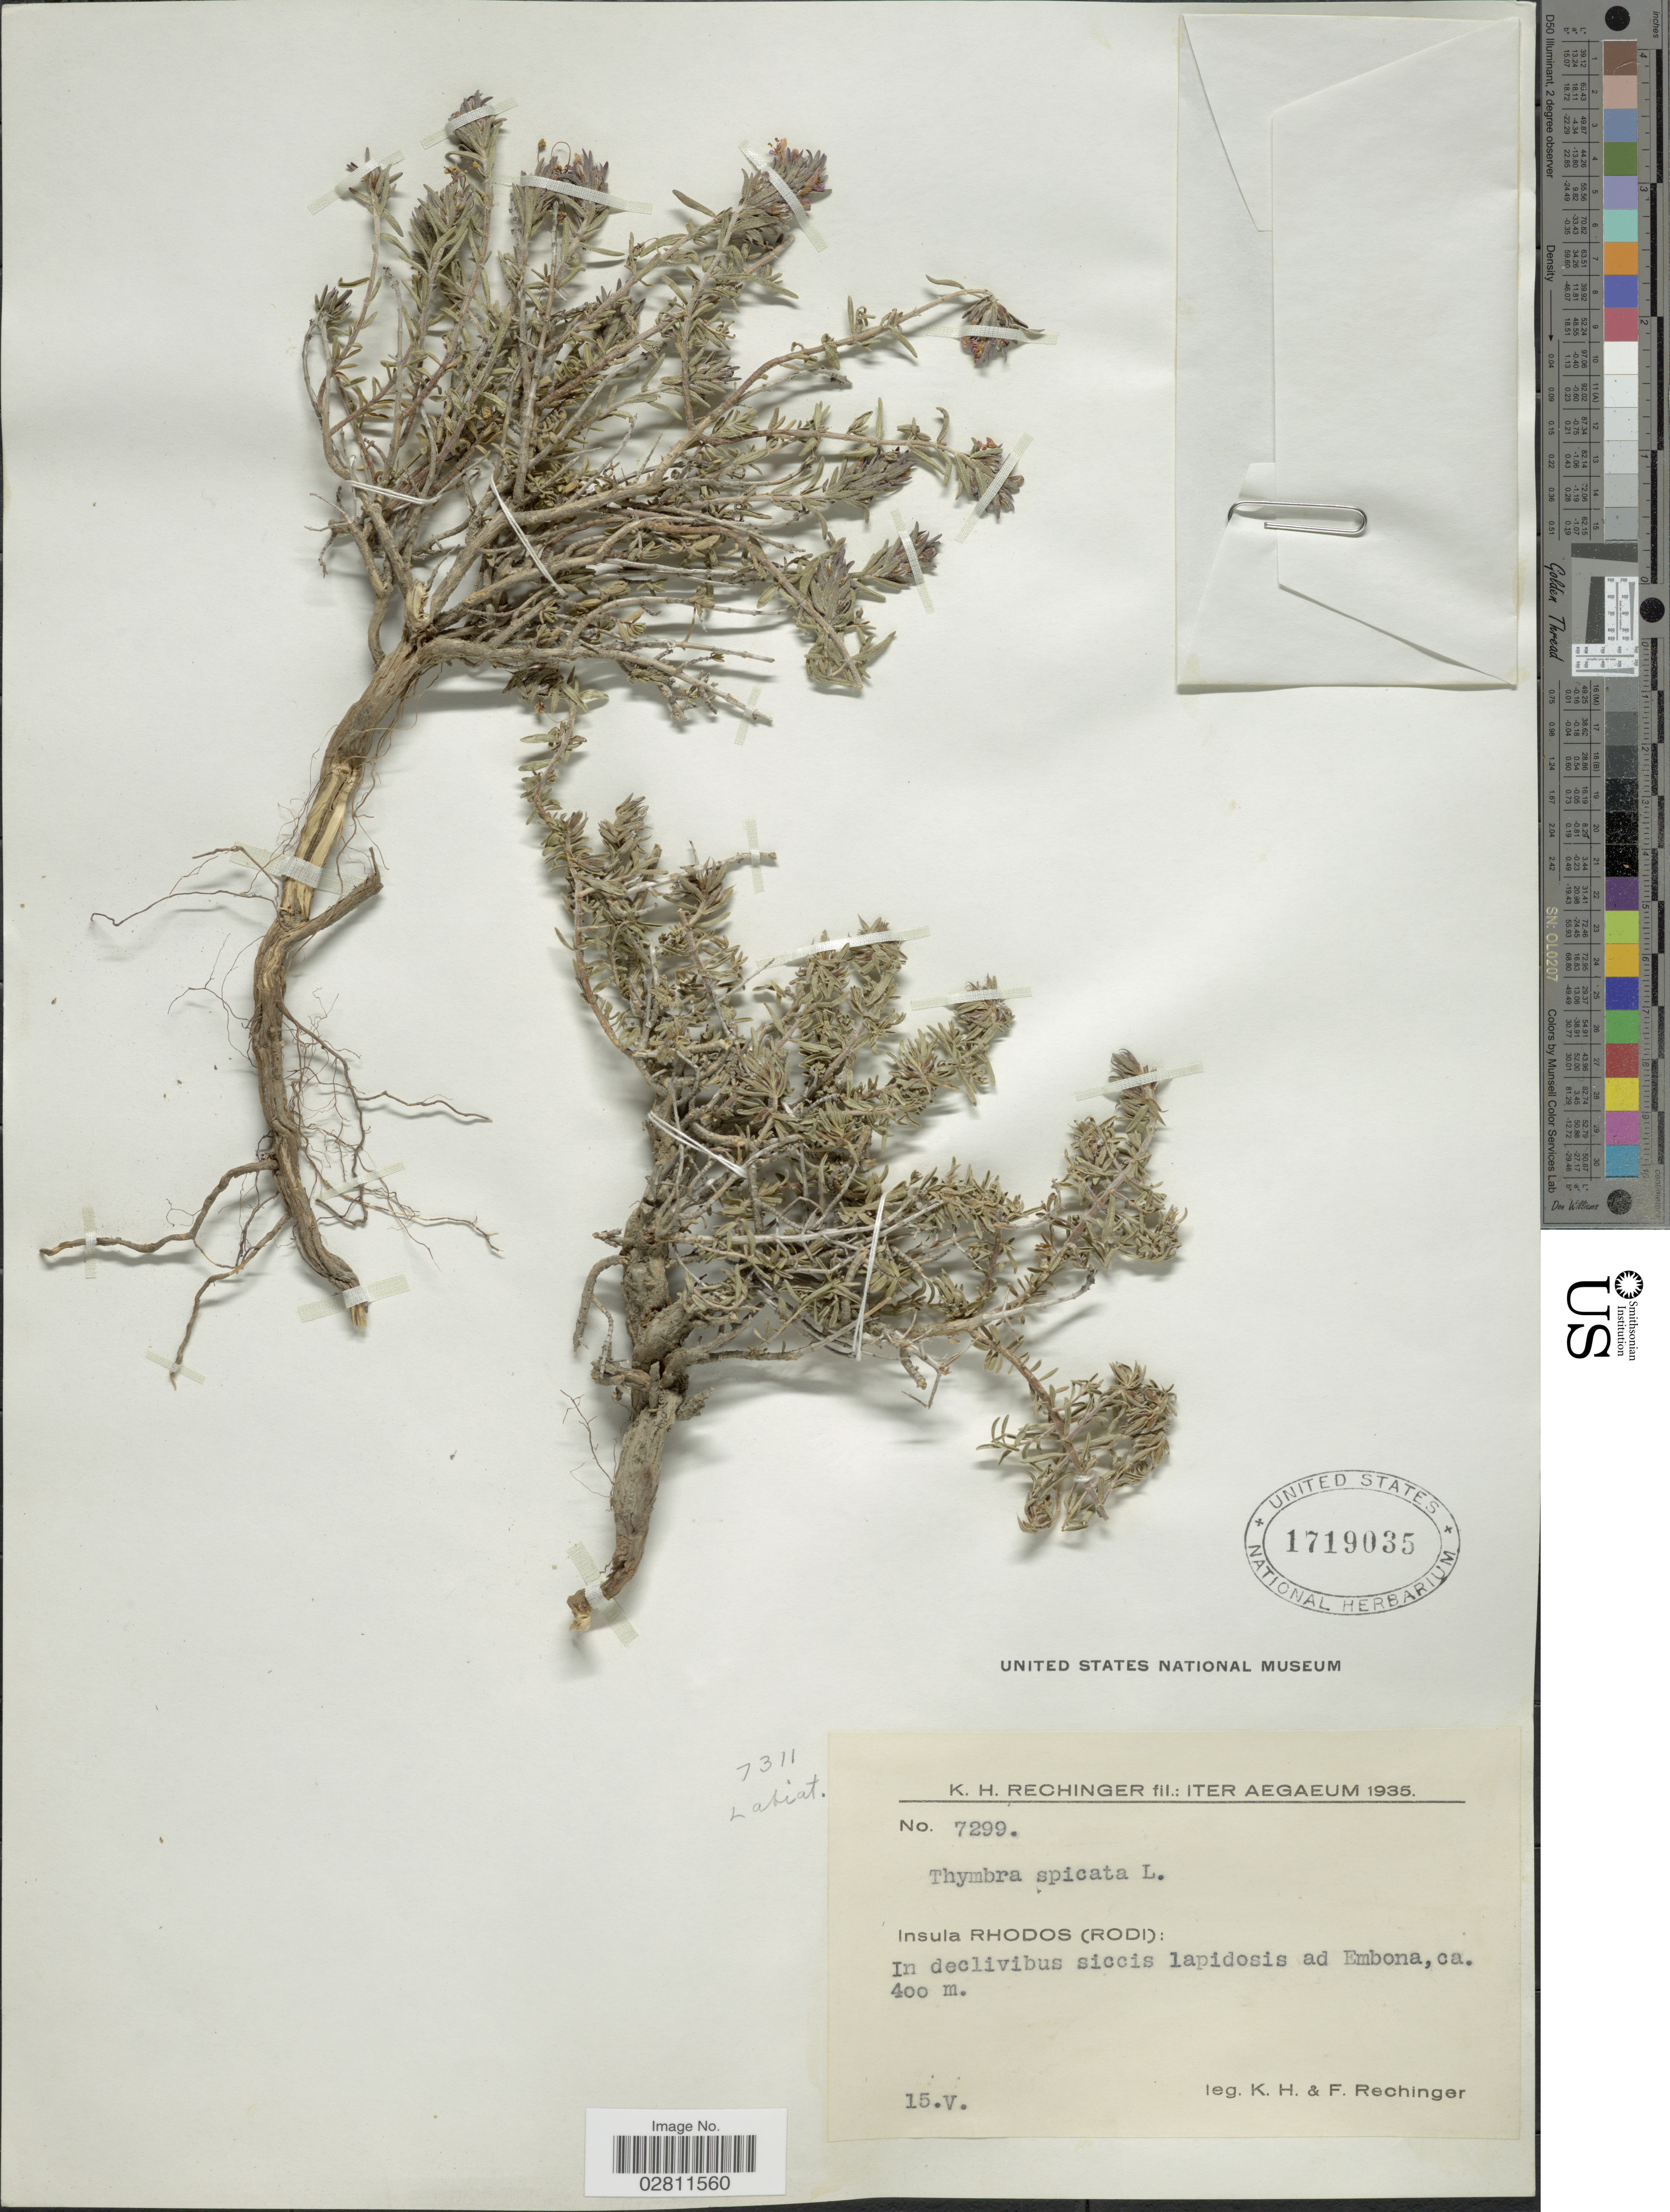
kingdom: Plantae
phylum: Tracheophyta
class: Magnoliopsida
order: Lamiales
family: Lamiaceae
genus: Thymbra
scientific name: Thymbra spicata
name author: L.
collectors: K. H. Rechinger & F. Rechinger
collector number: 7299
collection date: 1935-05-15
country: Greece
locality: Iter Aegaeum. Insula Rhodos (Rodi): In declivibus siccis lapidosis ad Embona.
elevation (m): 400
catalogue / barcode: US 1719035